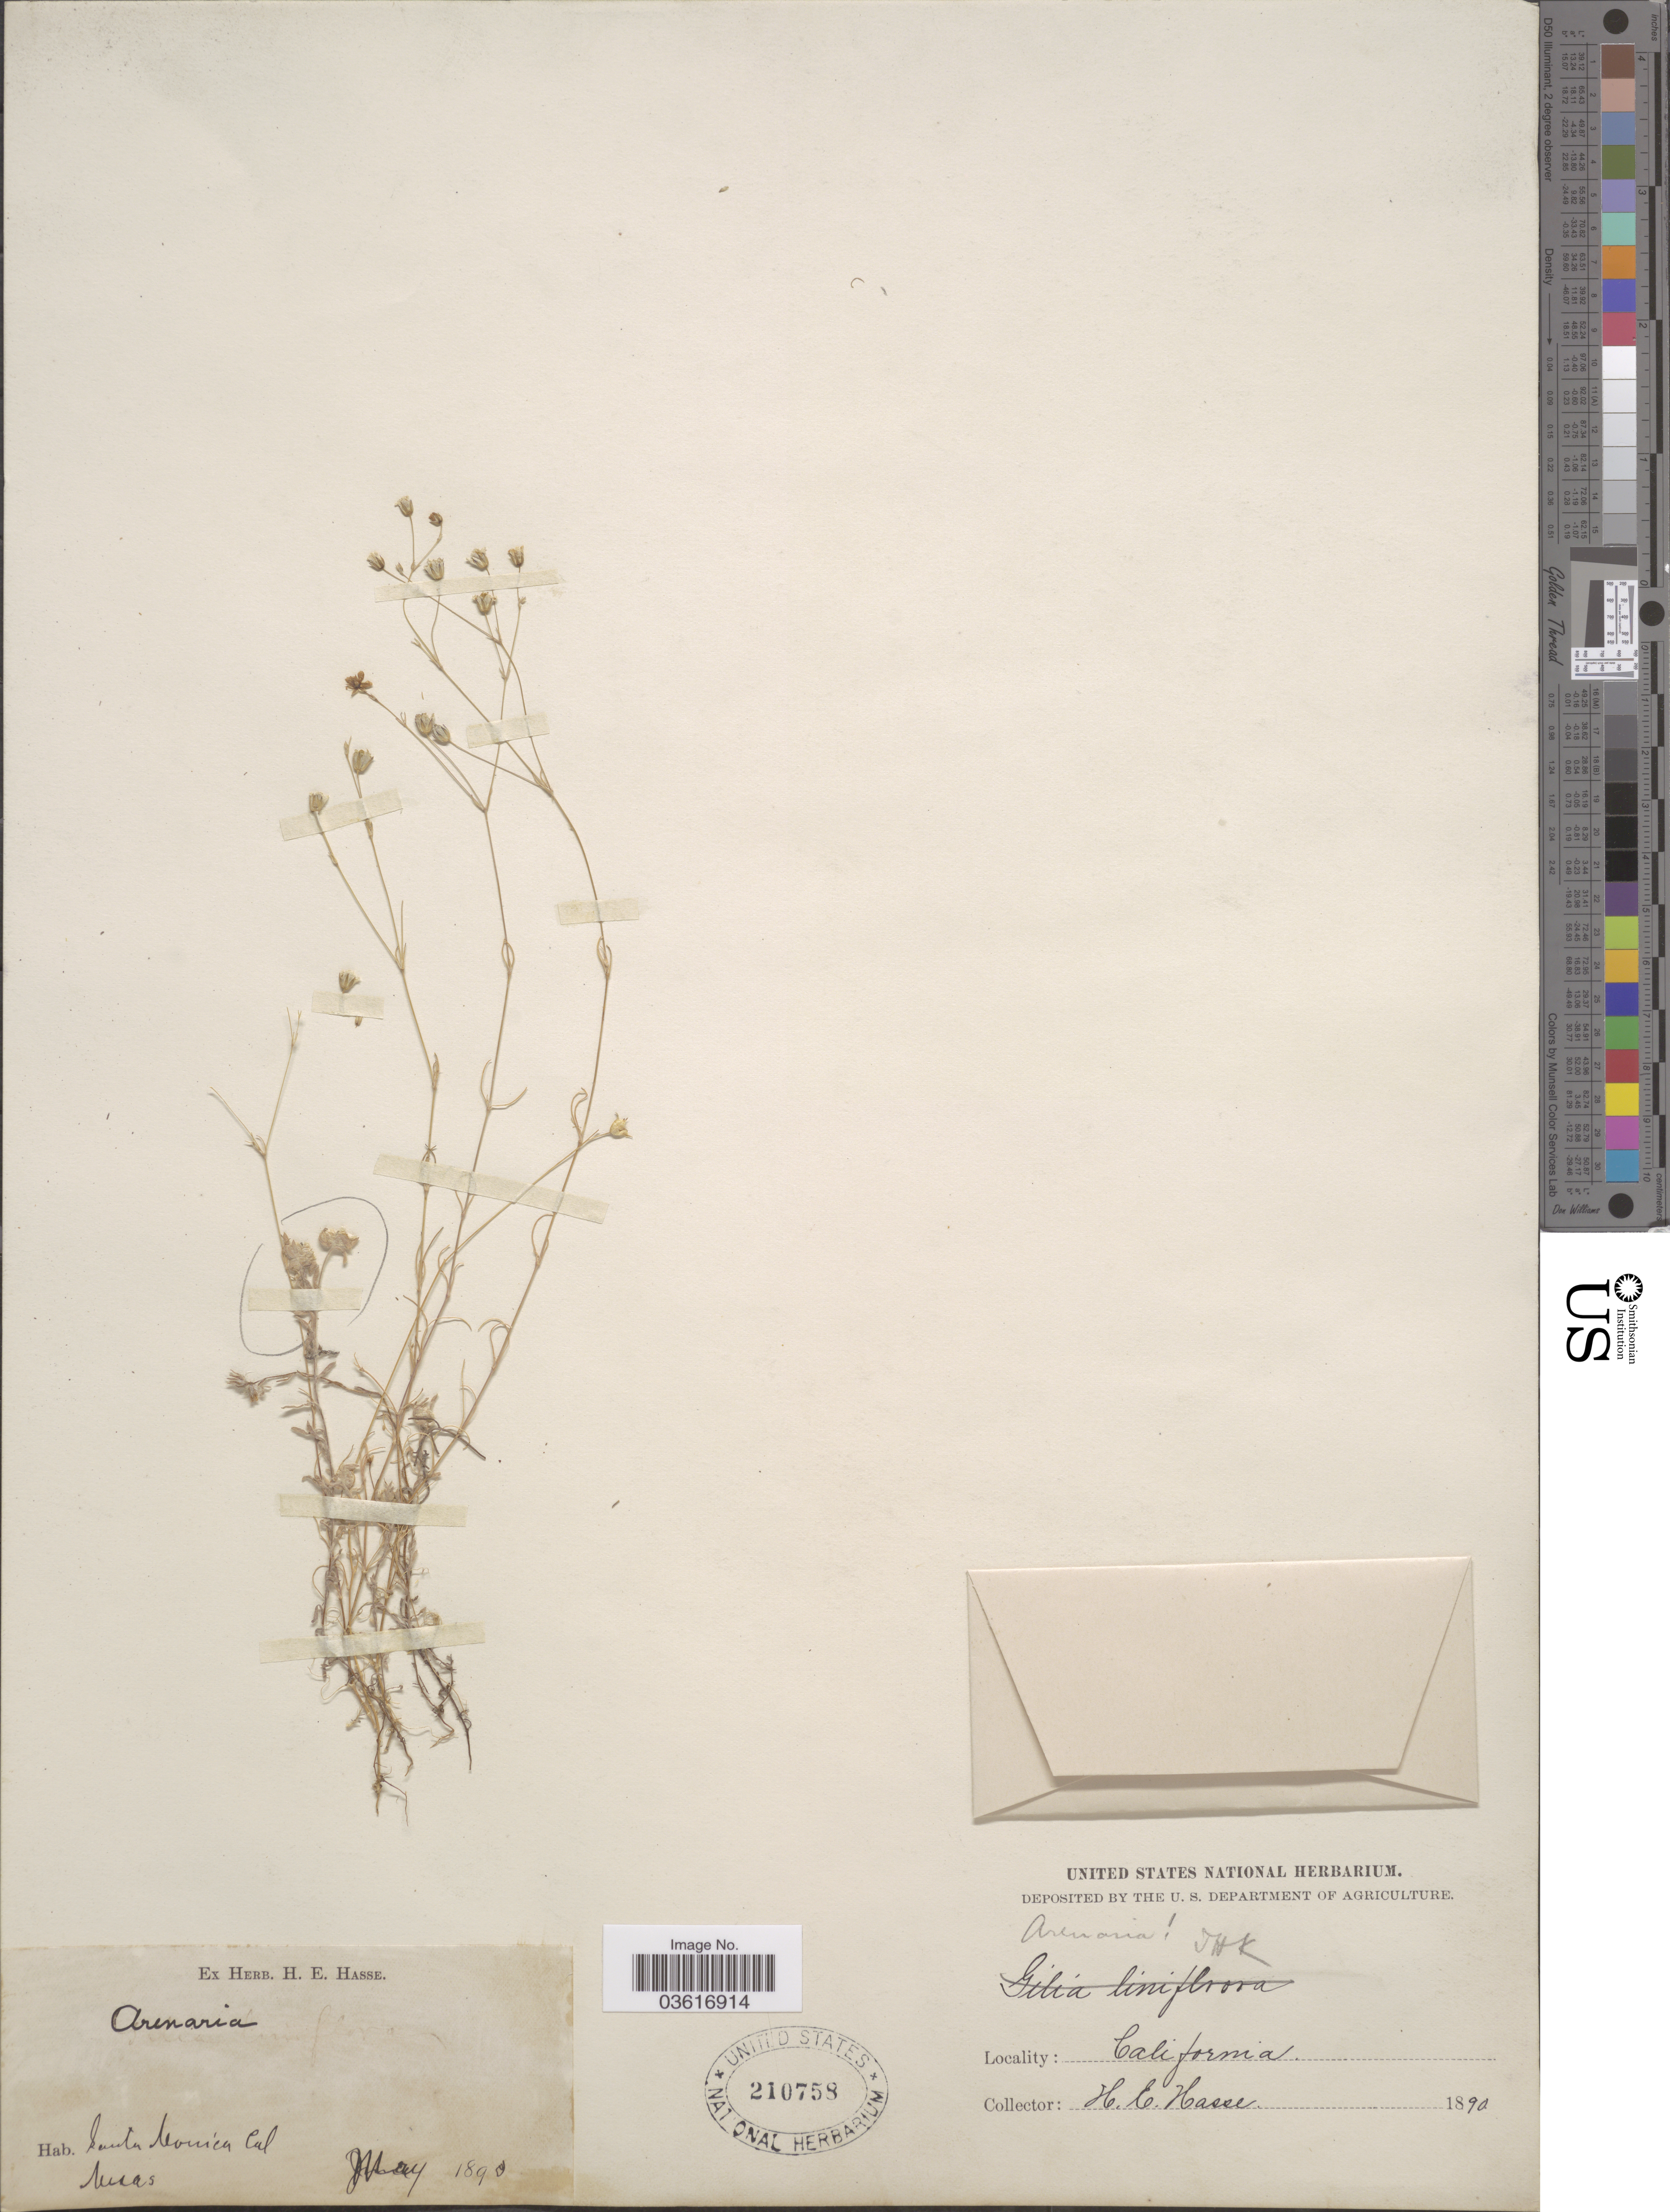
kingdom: Plantae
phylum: Tracheophyta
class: Magnoliopsida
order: Caryophyllales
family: Caryophyllaceae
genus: Minuartia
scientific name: Minuartia sp.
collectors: H. E. Hasse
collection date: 1890-05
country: United States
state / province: California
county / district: Los Angeles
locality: Santa Monica. Mesas.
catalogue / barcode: US 210758